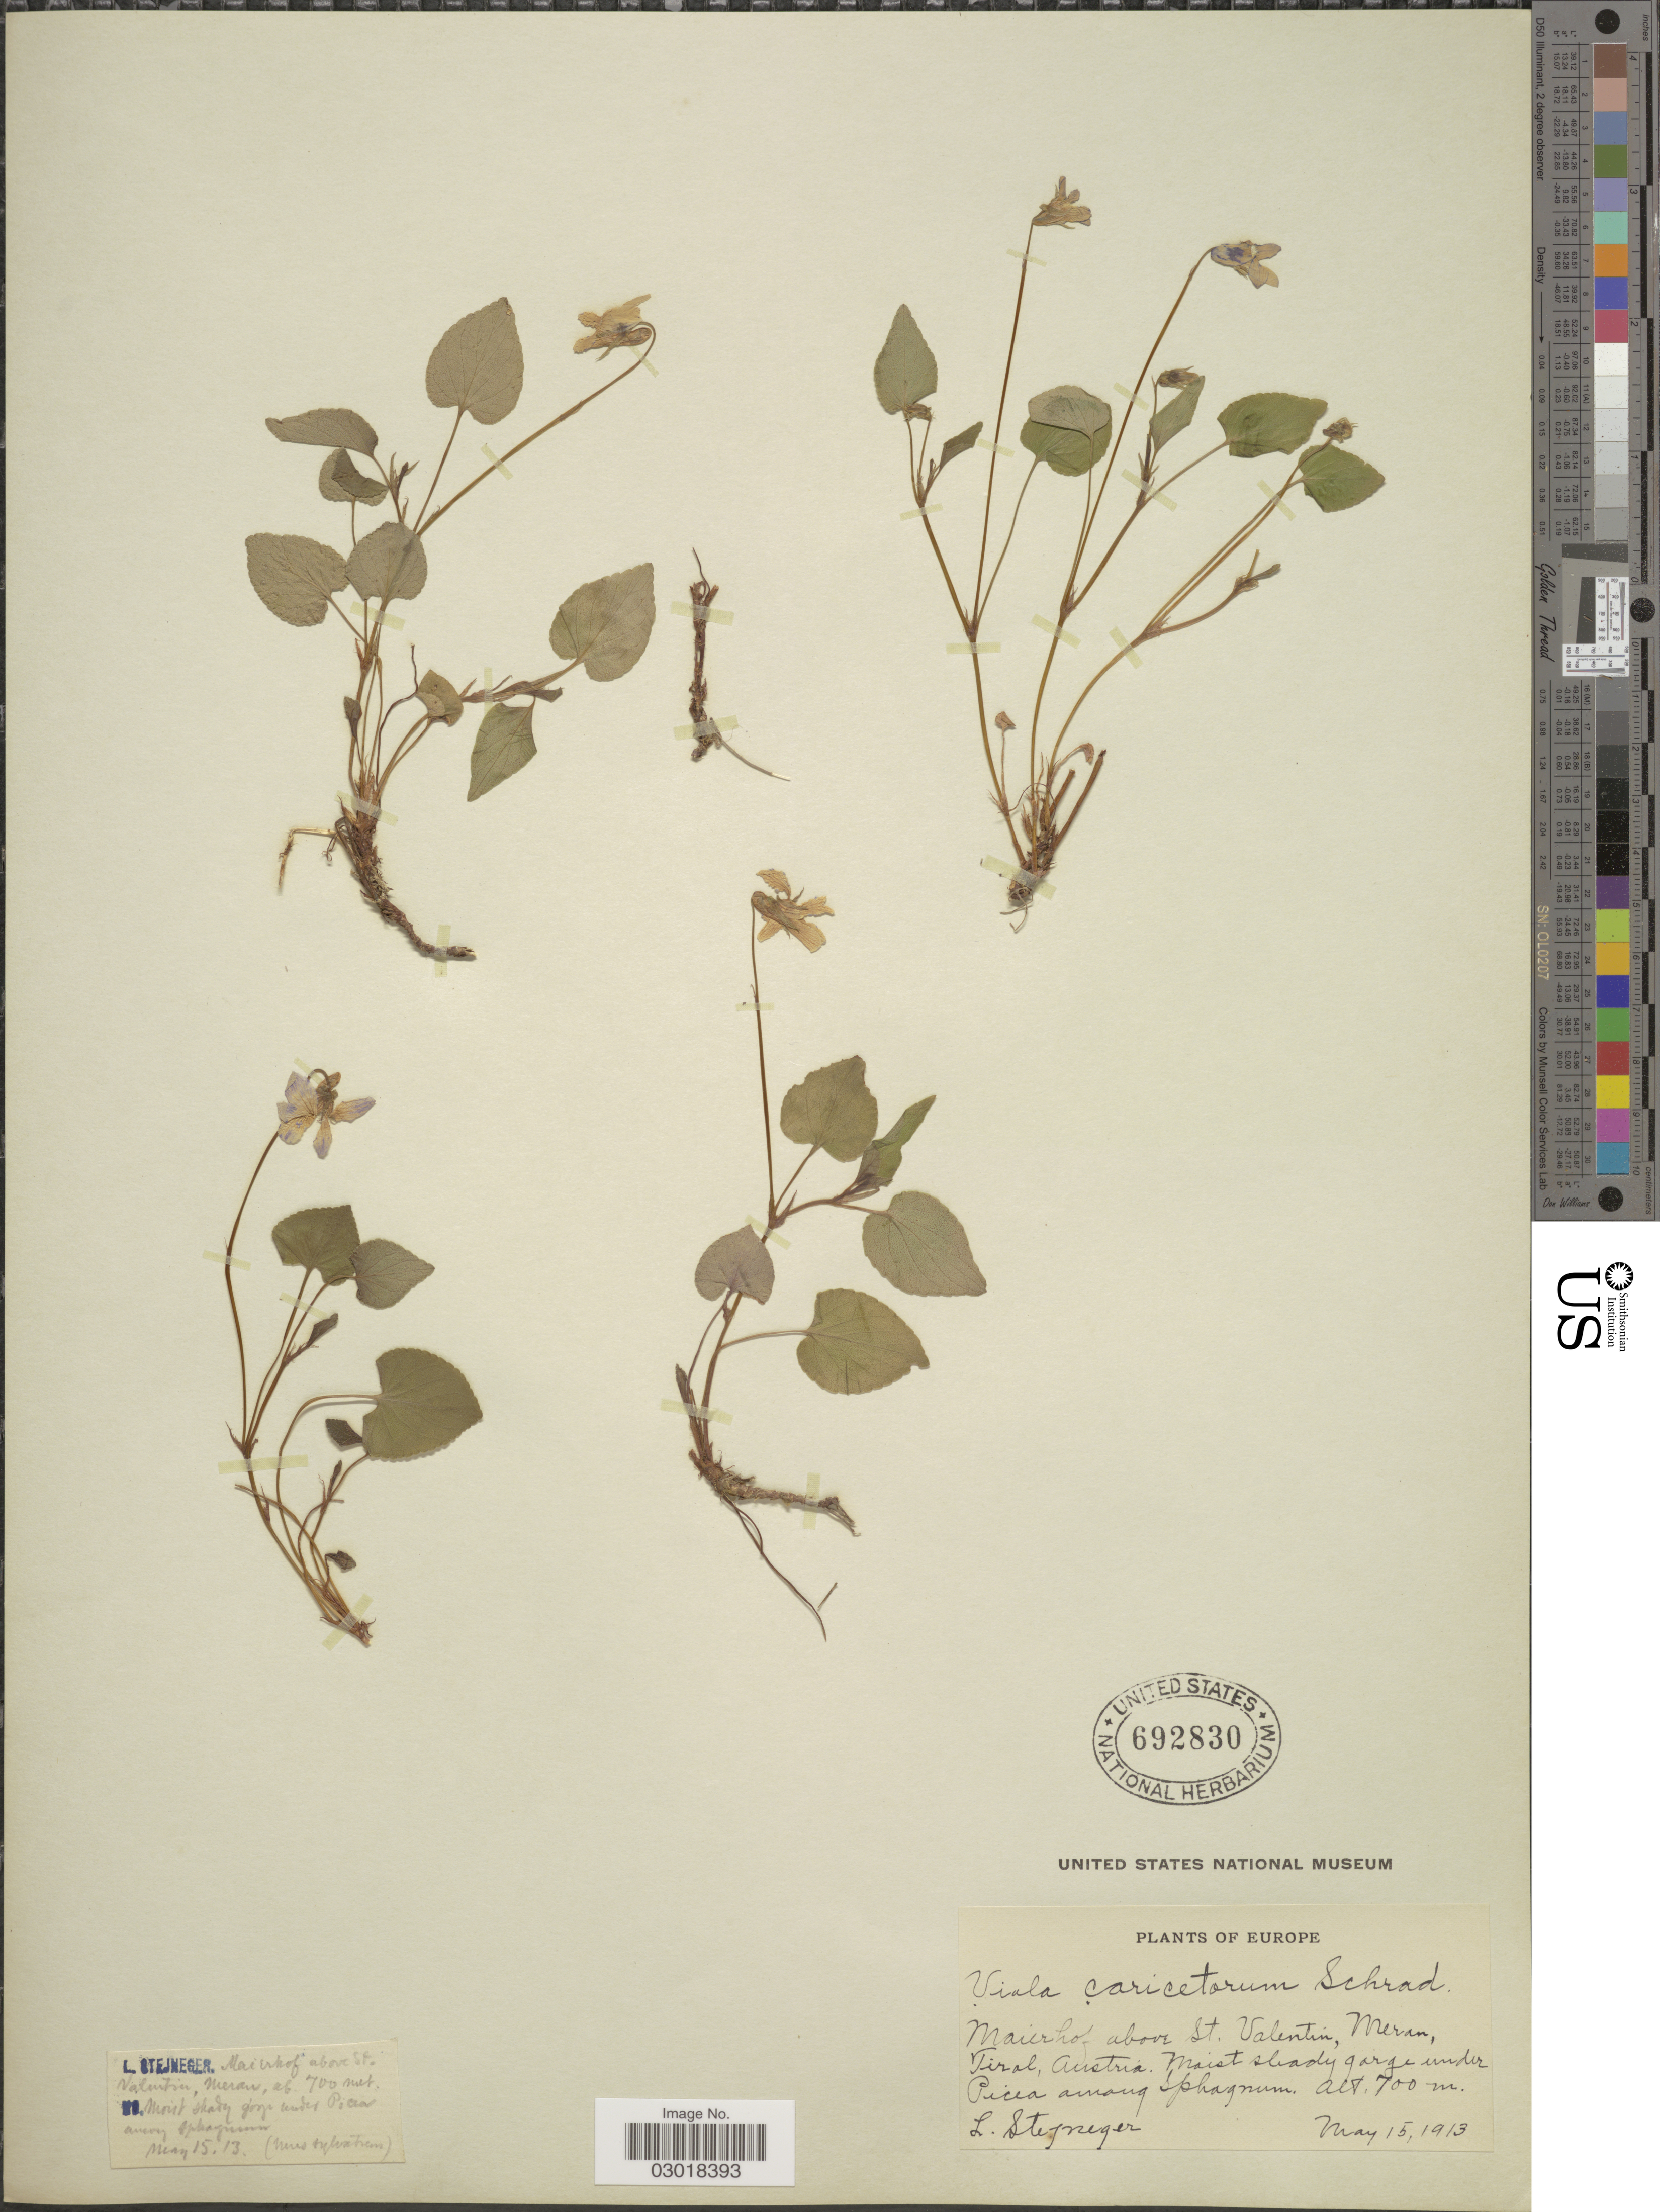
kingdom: Plantae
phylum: Tracheophyta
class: Magnoliopsida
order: Malpighiales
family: Violaceae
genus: Viola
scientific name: Viola caricetorum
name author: Greene ex Farw.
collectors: L. Stegneger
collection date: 1913-05-15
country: Austria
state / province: Tirol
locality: Europe. Maierhof above St. Valentin, Meran.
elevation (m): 700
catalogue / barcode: US 692830